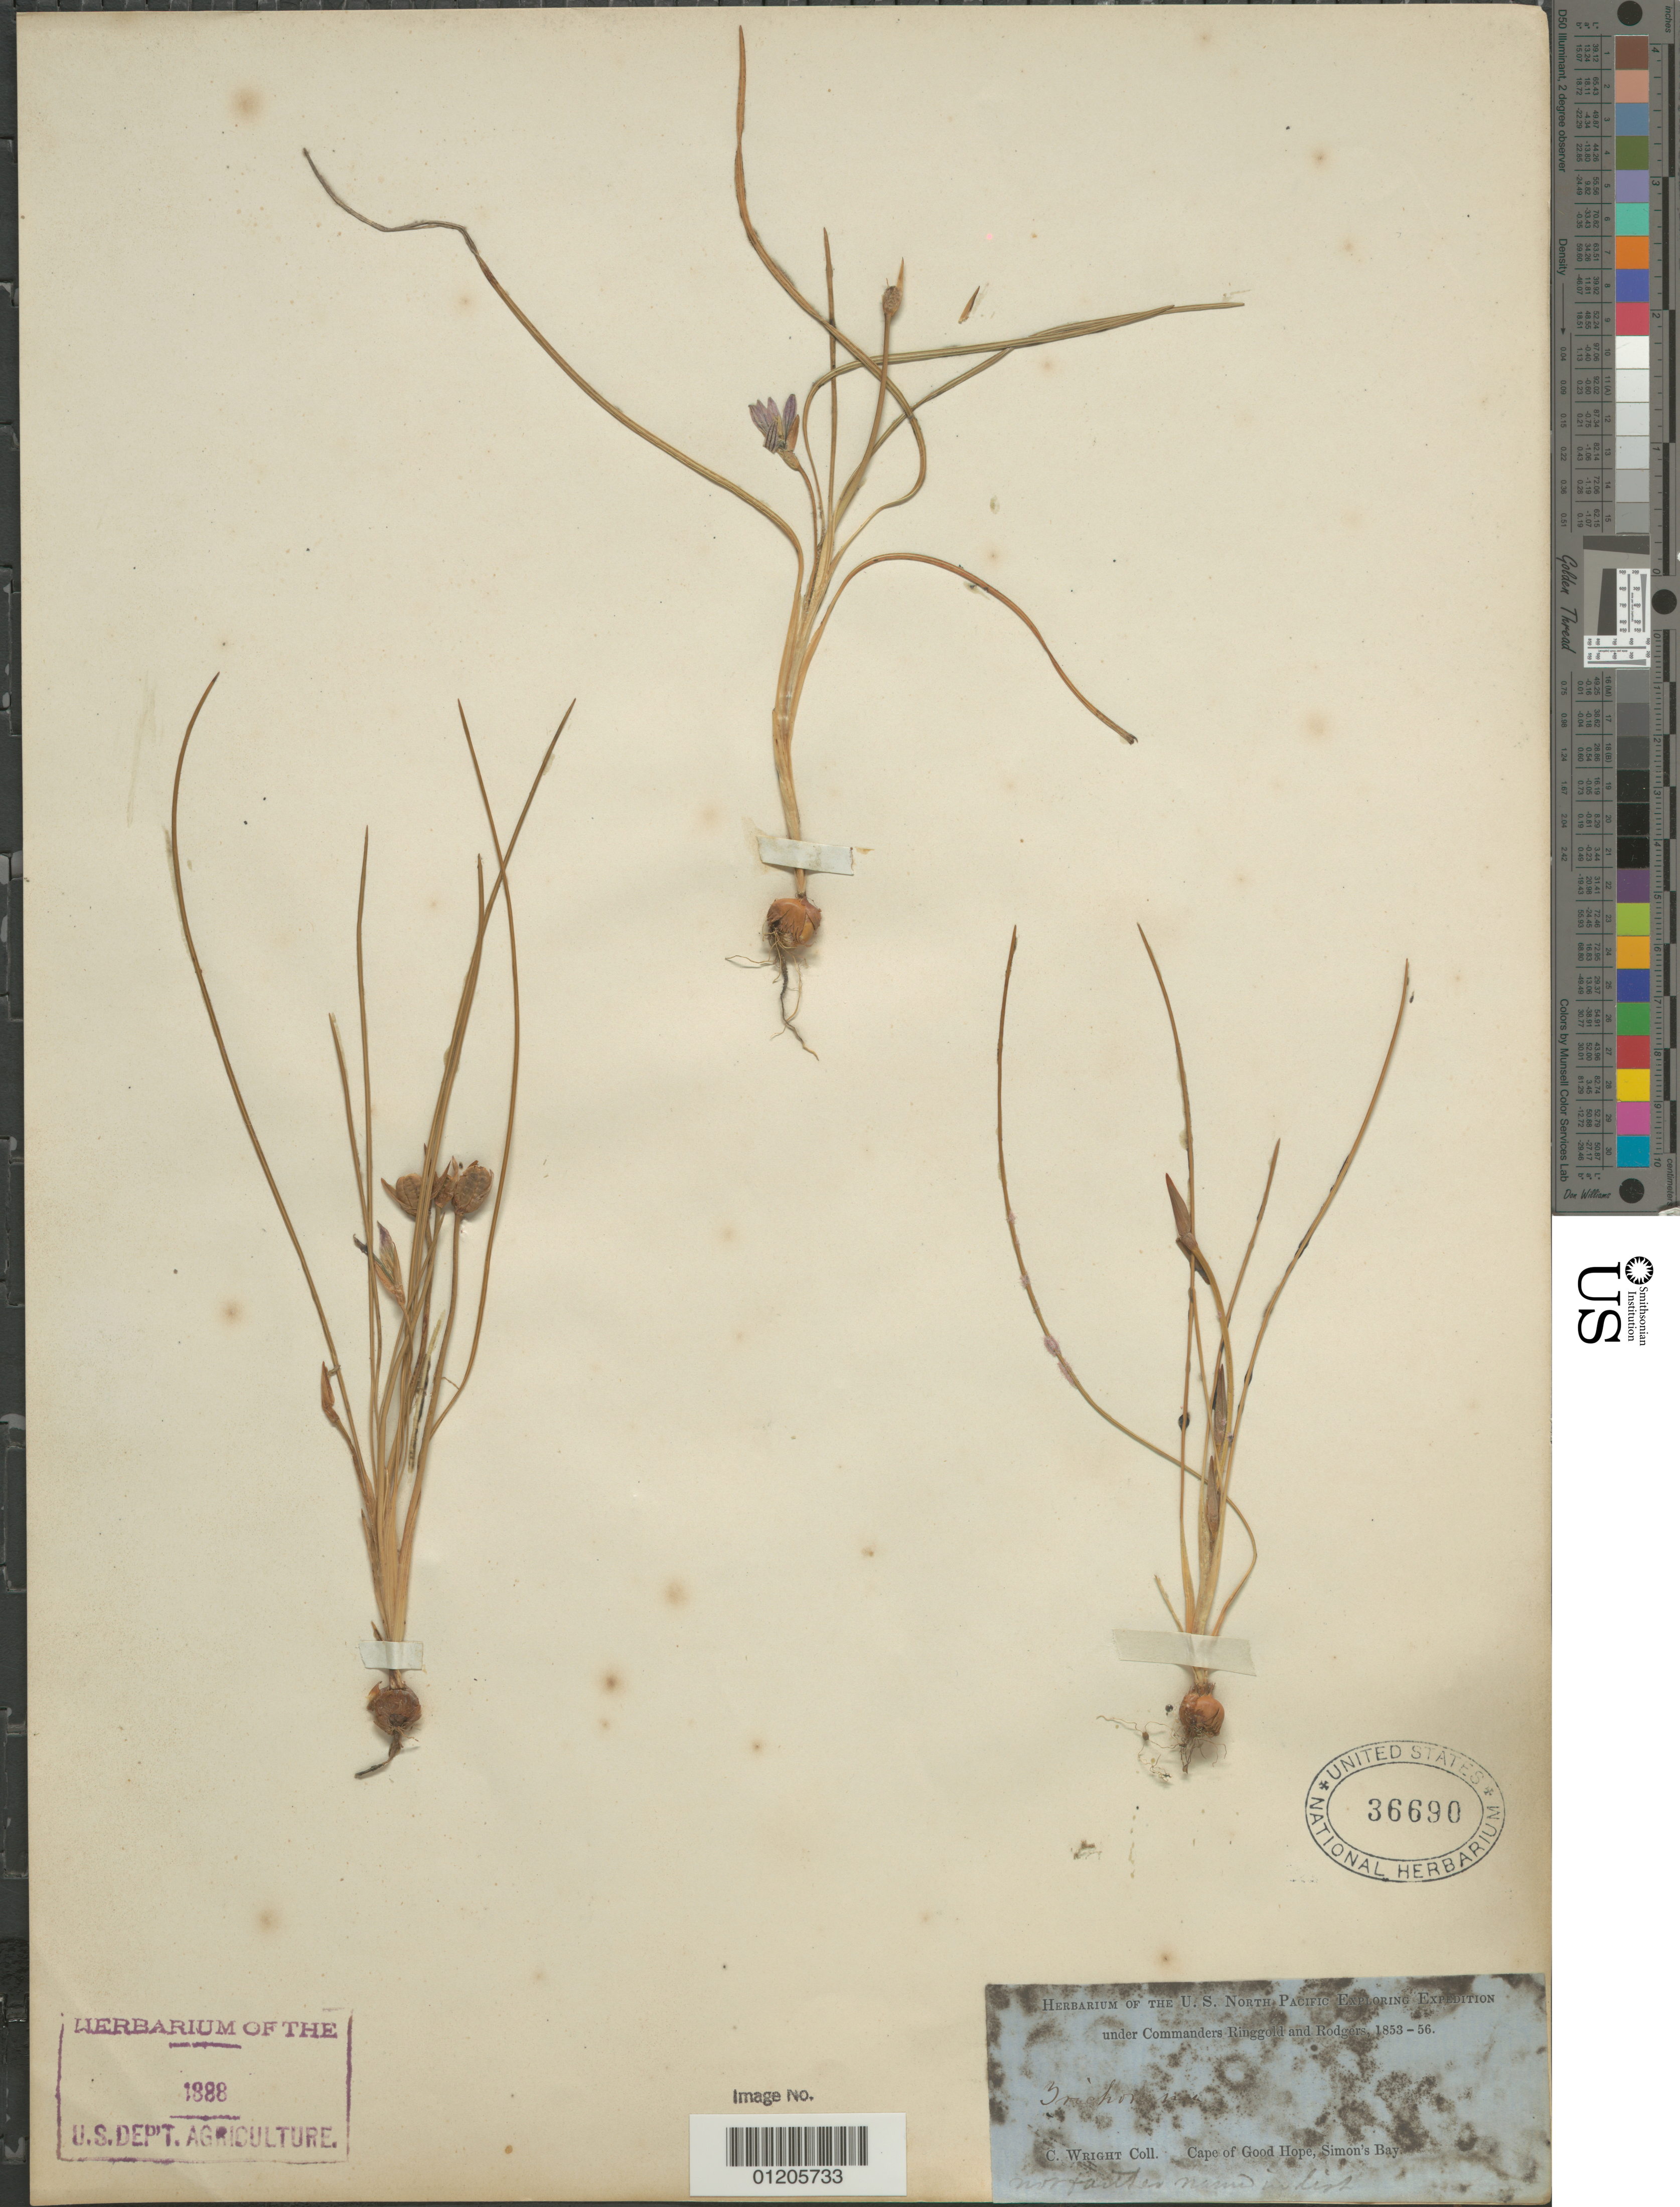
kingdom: Plantae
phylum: Tracheophyta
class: Liliopsida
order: Asparagales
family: Iridaceae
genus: Romulea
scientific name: Romulea sp.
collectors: C. Wright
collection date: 1853/1856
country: South Africa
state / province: Western Cape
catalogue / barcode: US 36690